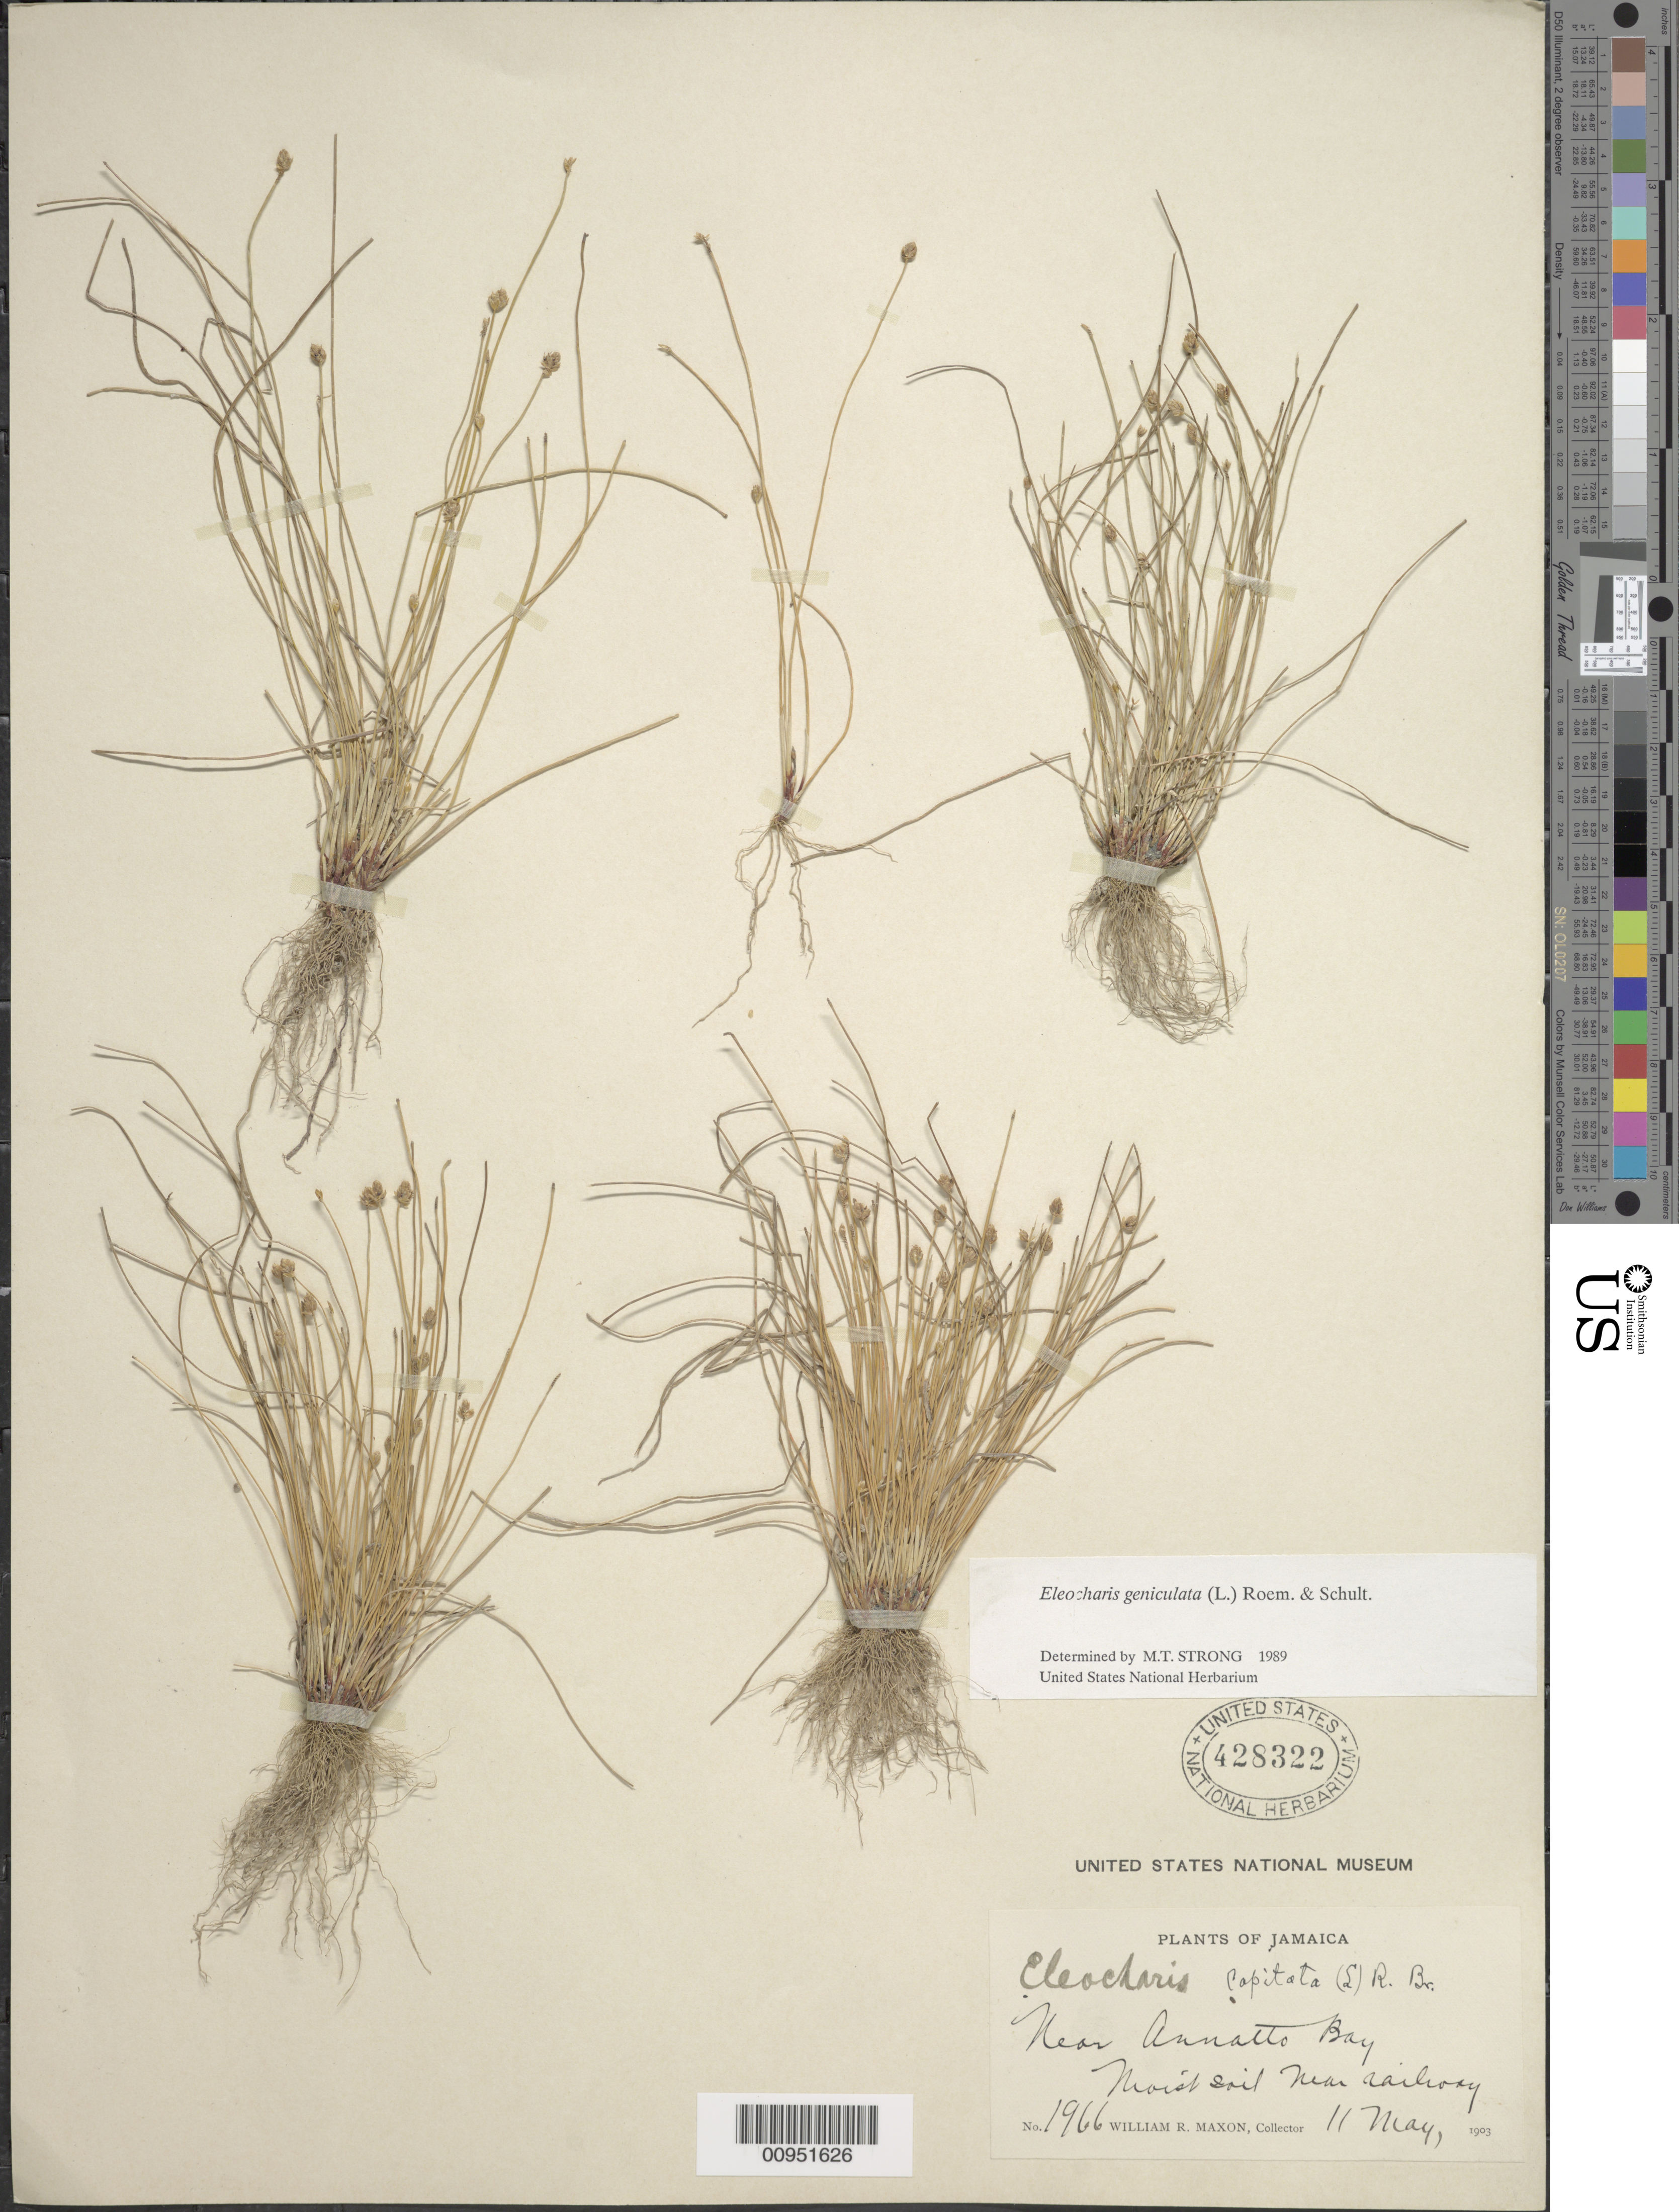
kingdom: Plantae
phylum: Tracheophyta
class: Liliopsida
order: Poales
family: Cyperaceae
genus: Eleocharis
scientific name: Eleocharis geniculata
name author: (L.) Roem. & Schult.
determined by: Strong, M. T., (US), Smithsonian Institution - National Museum of Natural History (UNITED STATES)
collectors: W. R. Maxon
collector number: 1966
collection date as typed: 11 May 1903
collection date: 1903-05-11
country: Jamaica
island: Jamaica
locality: Near Annatto Bay, near railway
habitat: Moist soil near railway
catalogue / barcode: US 428322